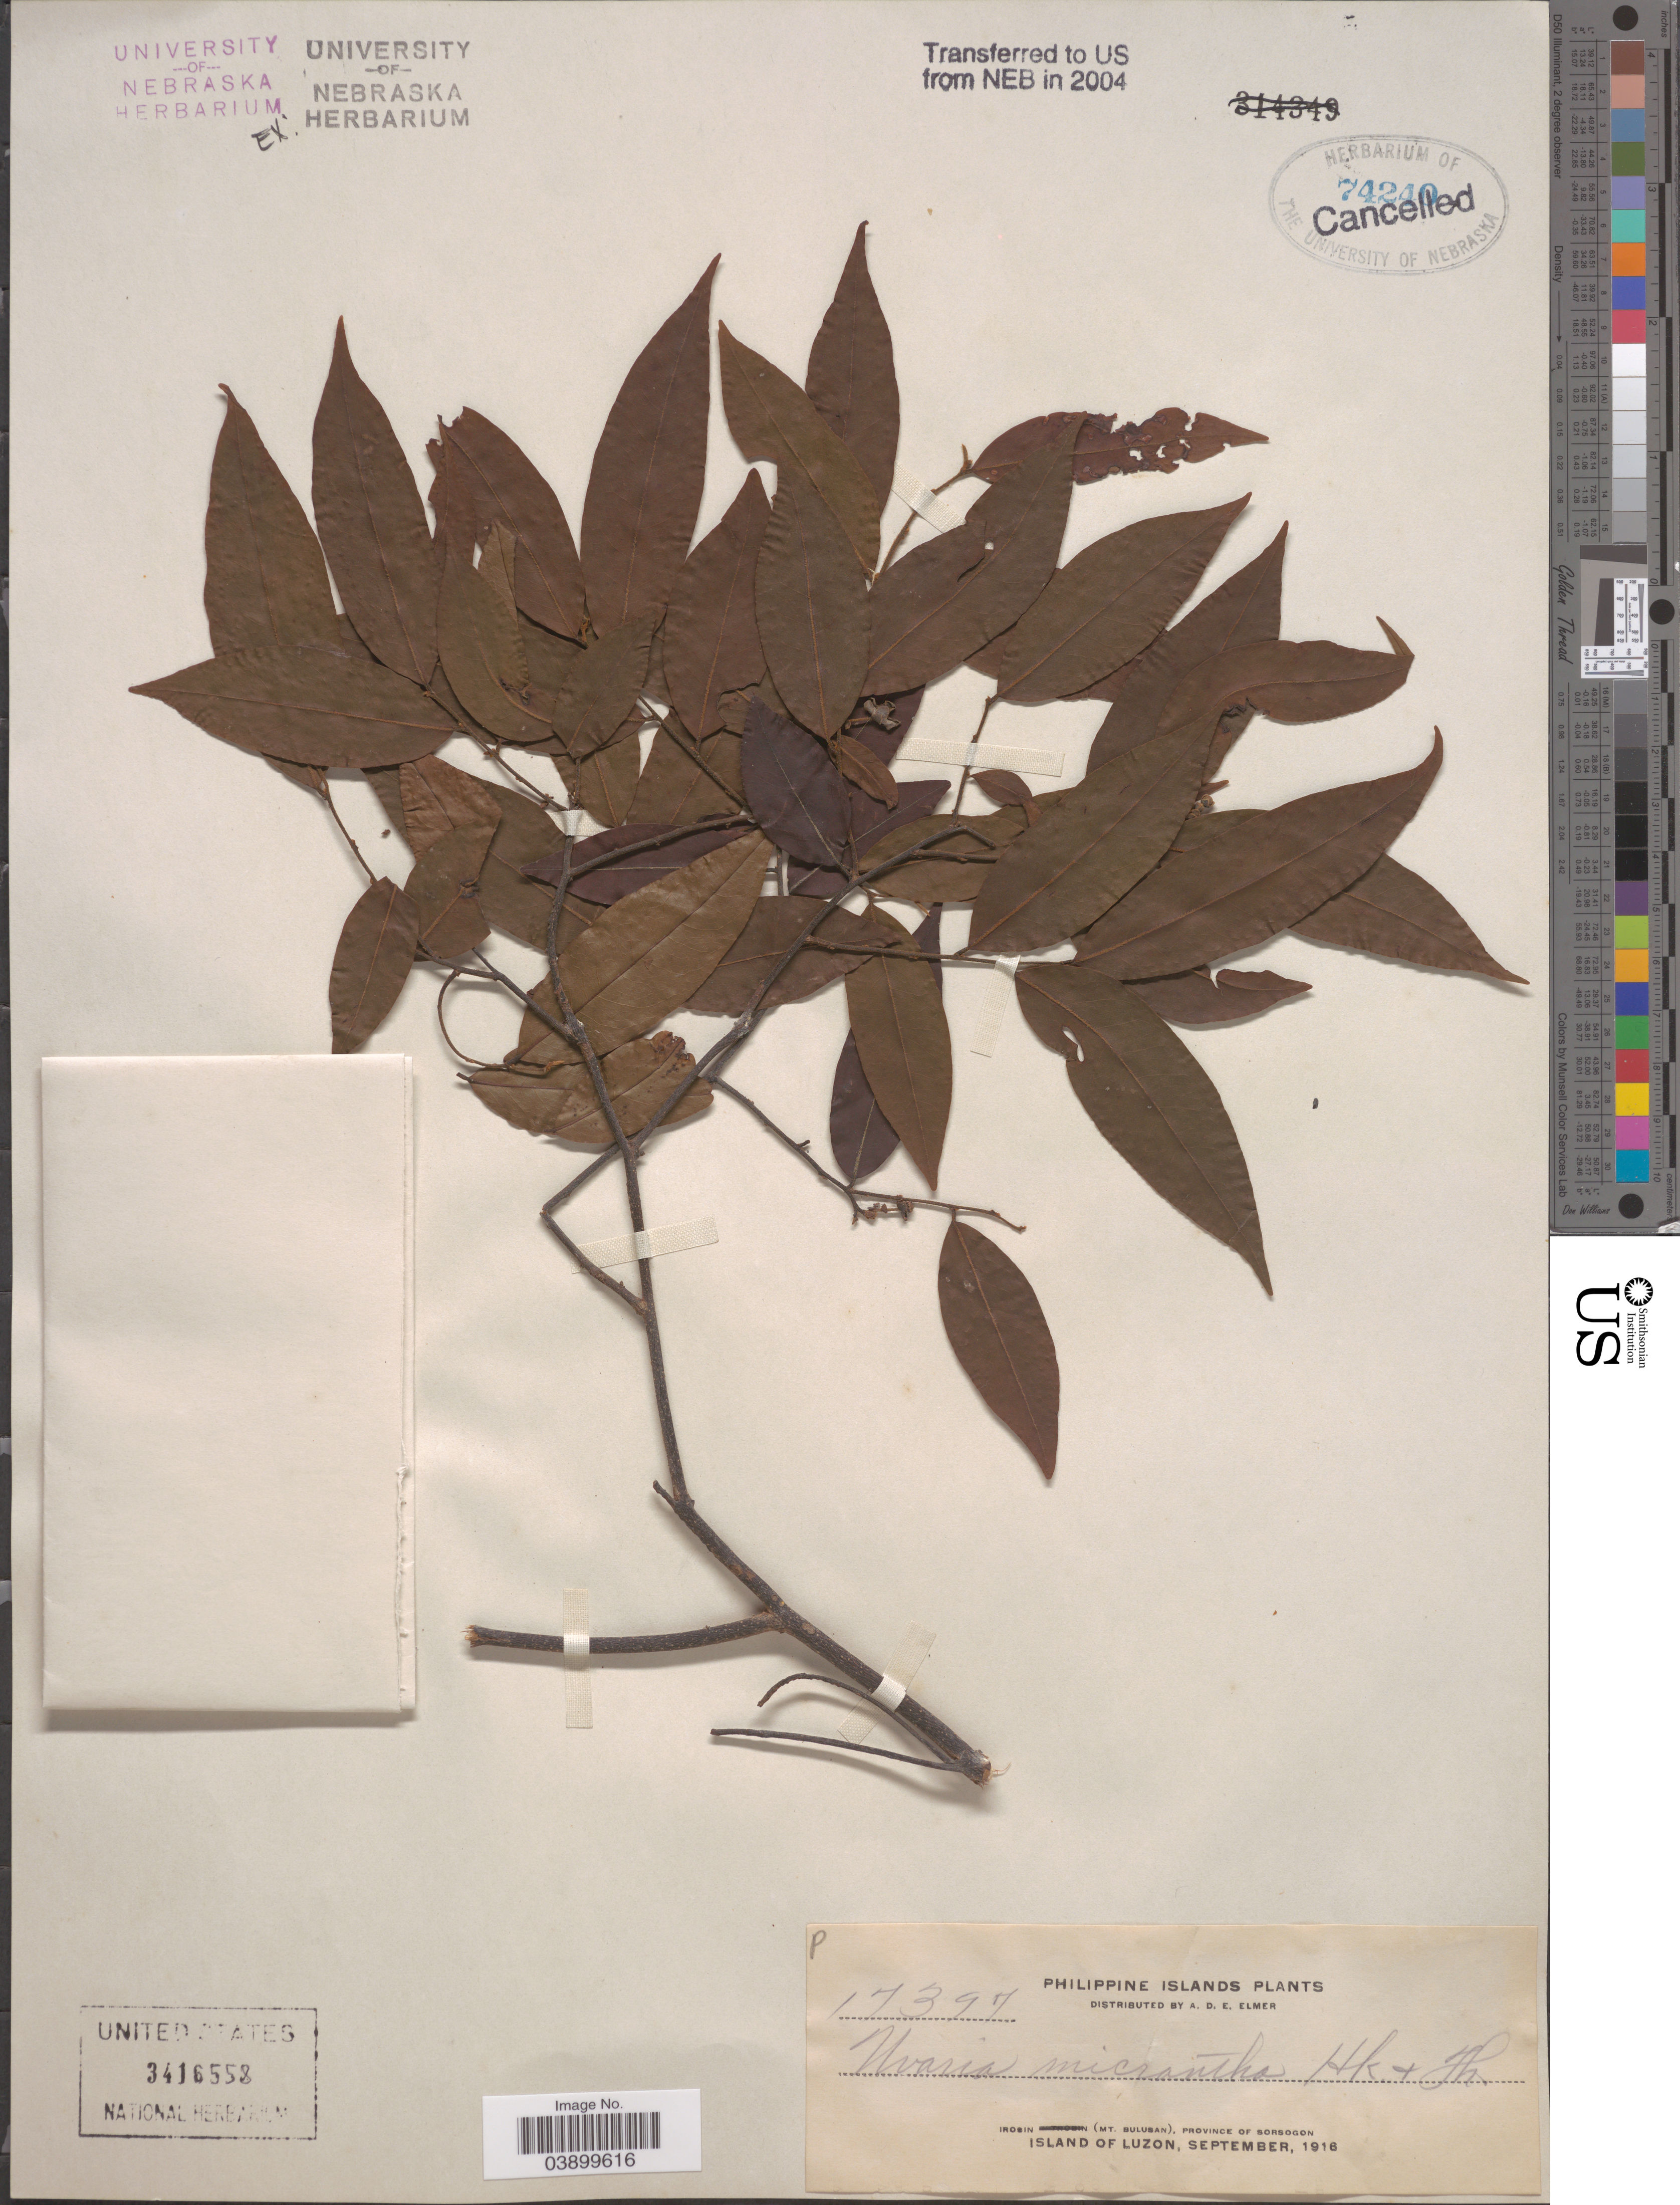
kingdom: Plantae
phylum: Tracheophyta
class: Magnoliopsida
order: Magnoliales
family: Annonaceae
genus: Uvaria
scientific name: Uvaria micrantha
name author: (A. DC.) Hook. f. & Thomson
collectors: A. D. E. Elmer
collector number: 17397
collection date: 1916-09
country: Philippines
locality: Philippine Islands. Irosin (Mt. Bulusan), Province of Sorsogon. Island of Luzon.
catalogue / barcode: US 3416558